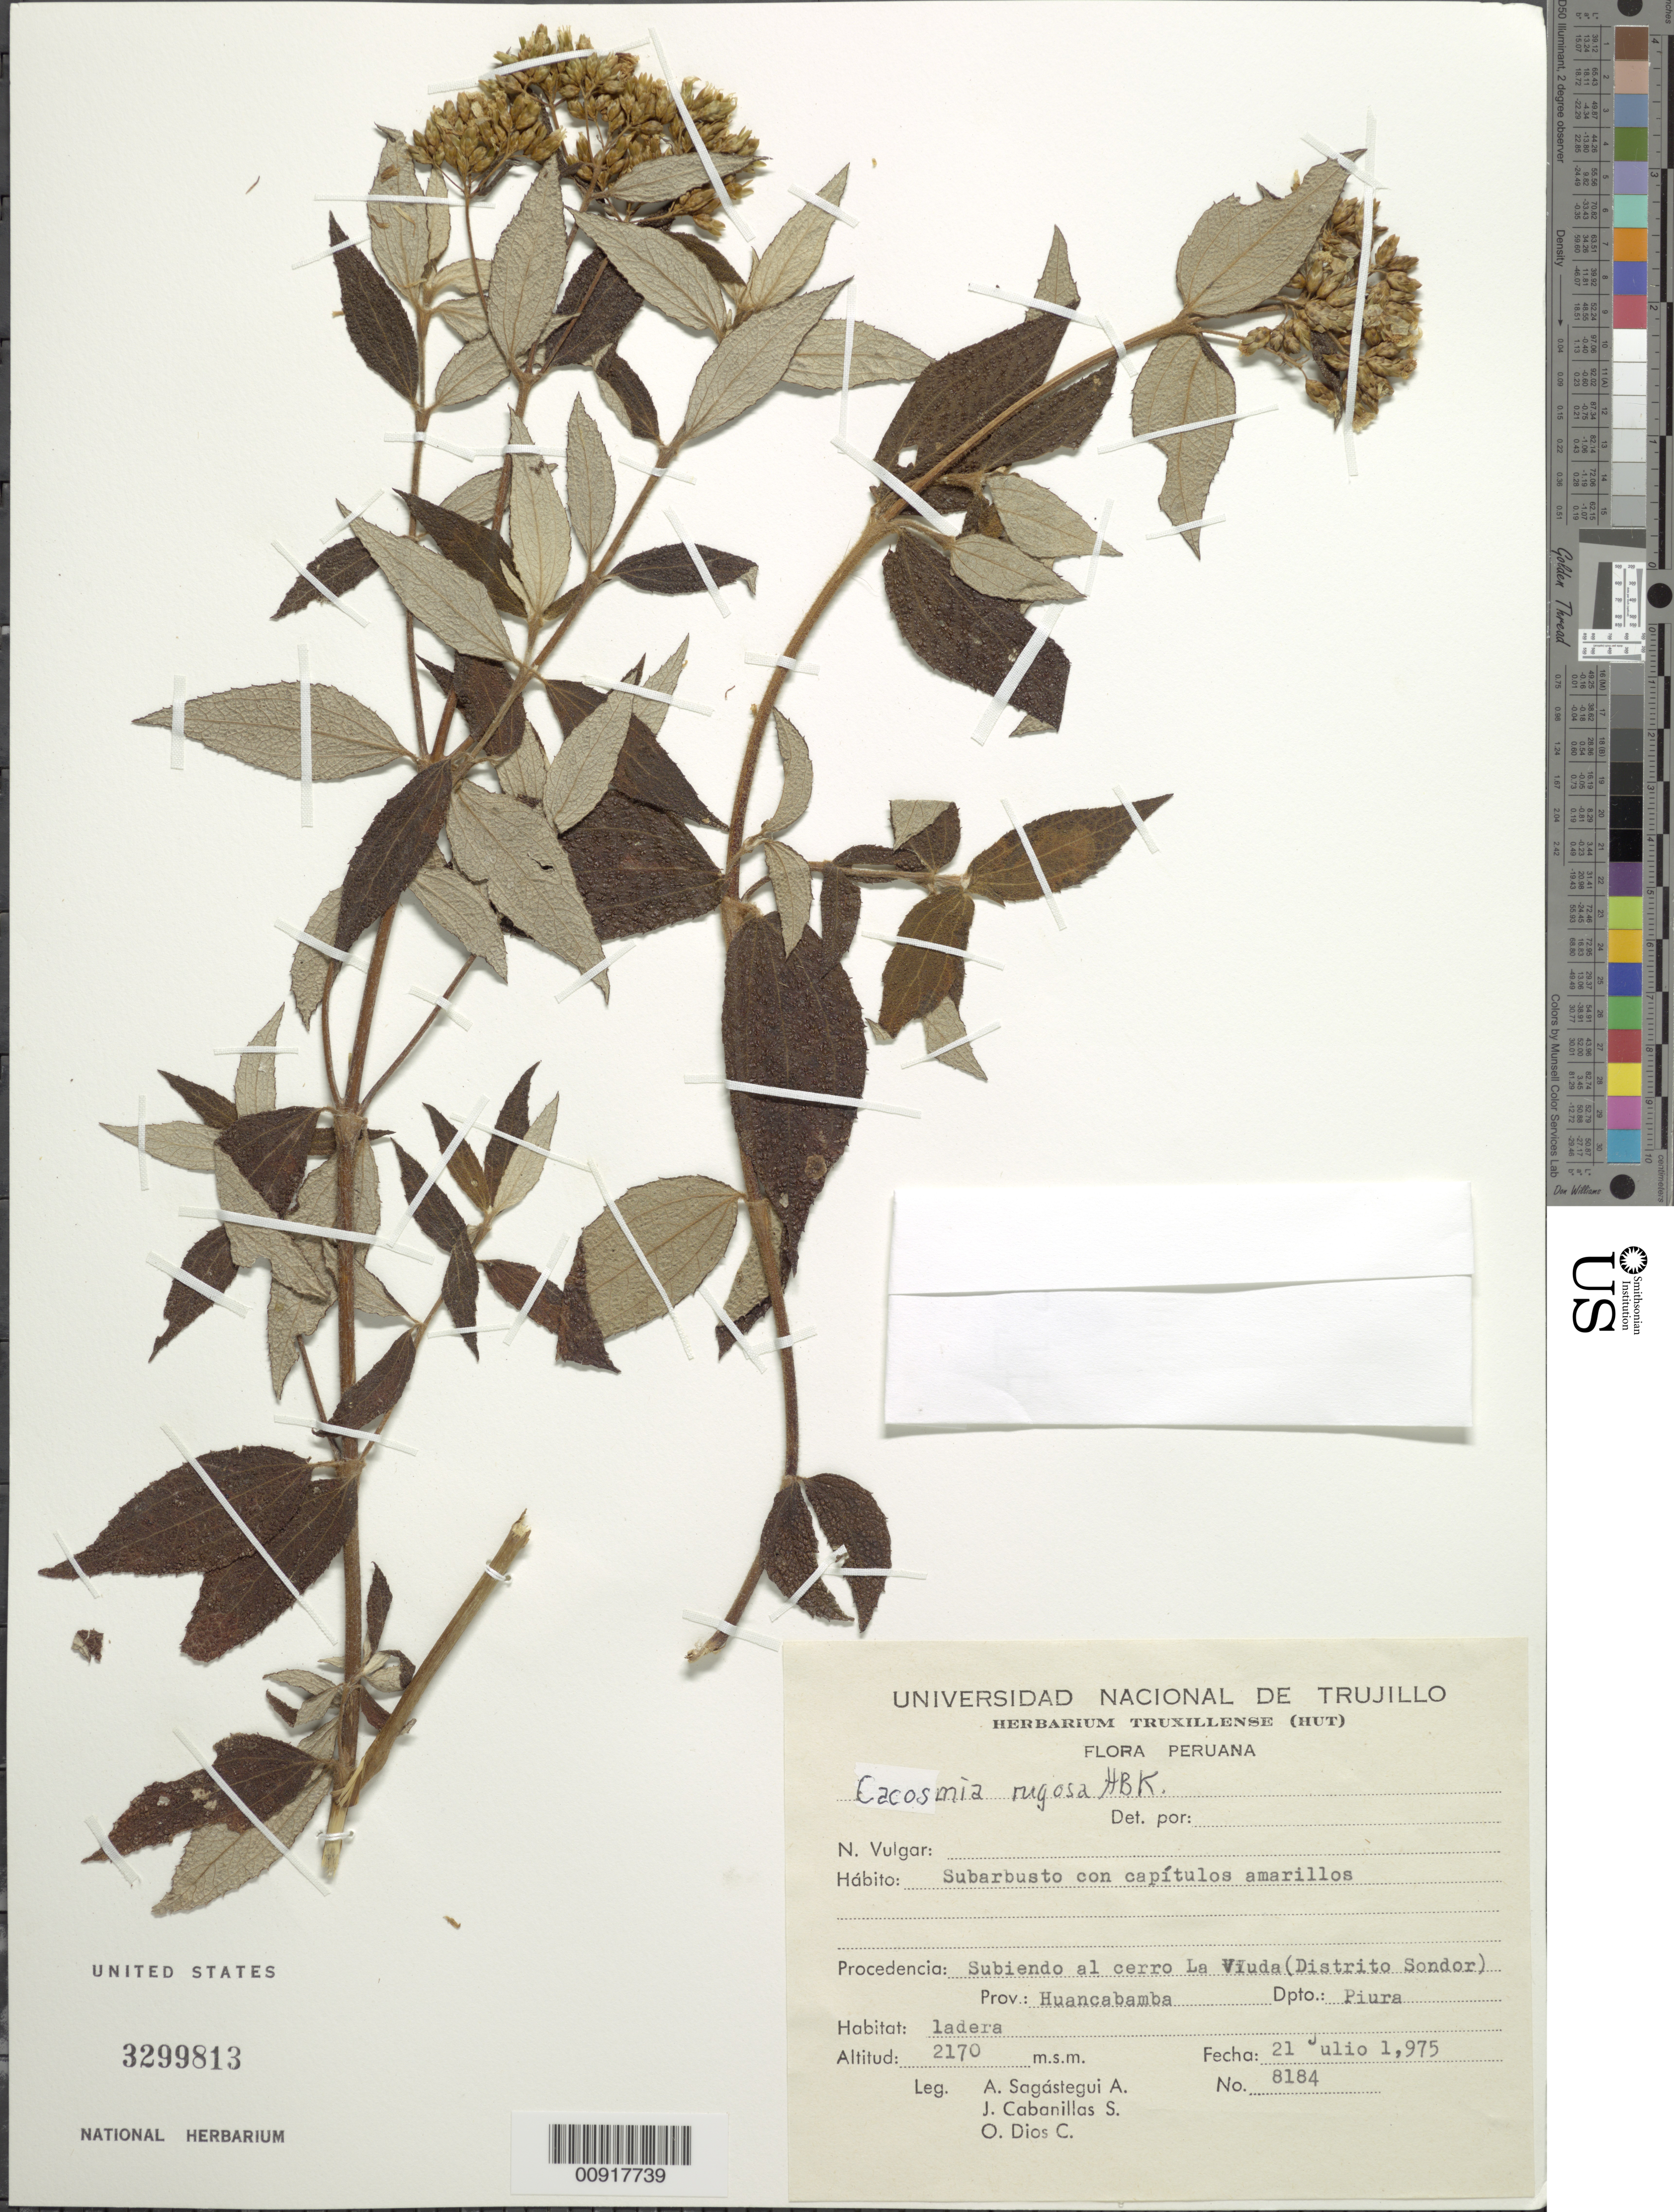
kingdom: Plantae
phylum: Tracheophyta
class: Magnoliopsida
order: Asterales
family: Asteraceae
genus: Cacosmia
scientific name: Cacosmia rugosa var. nivea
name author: Hieron.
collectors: A. Sagástegui A., J. Cabanillas S. & O. Dios C.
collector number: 8184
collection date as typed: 21 July 1975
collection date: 1975-07-21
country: Peru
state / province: Piura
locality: Prov. Huancabamba, Dpto Piura, Cerro La Viuda (Distrito Sondor)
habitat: Ladera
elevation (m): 2170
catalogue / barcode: US 3299813